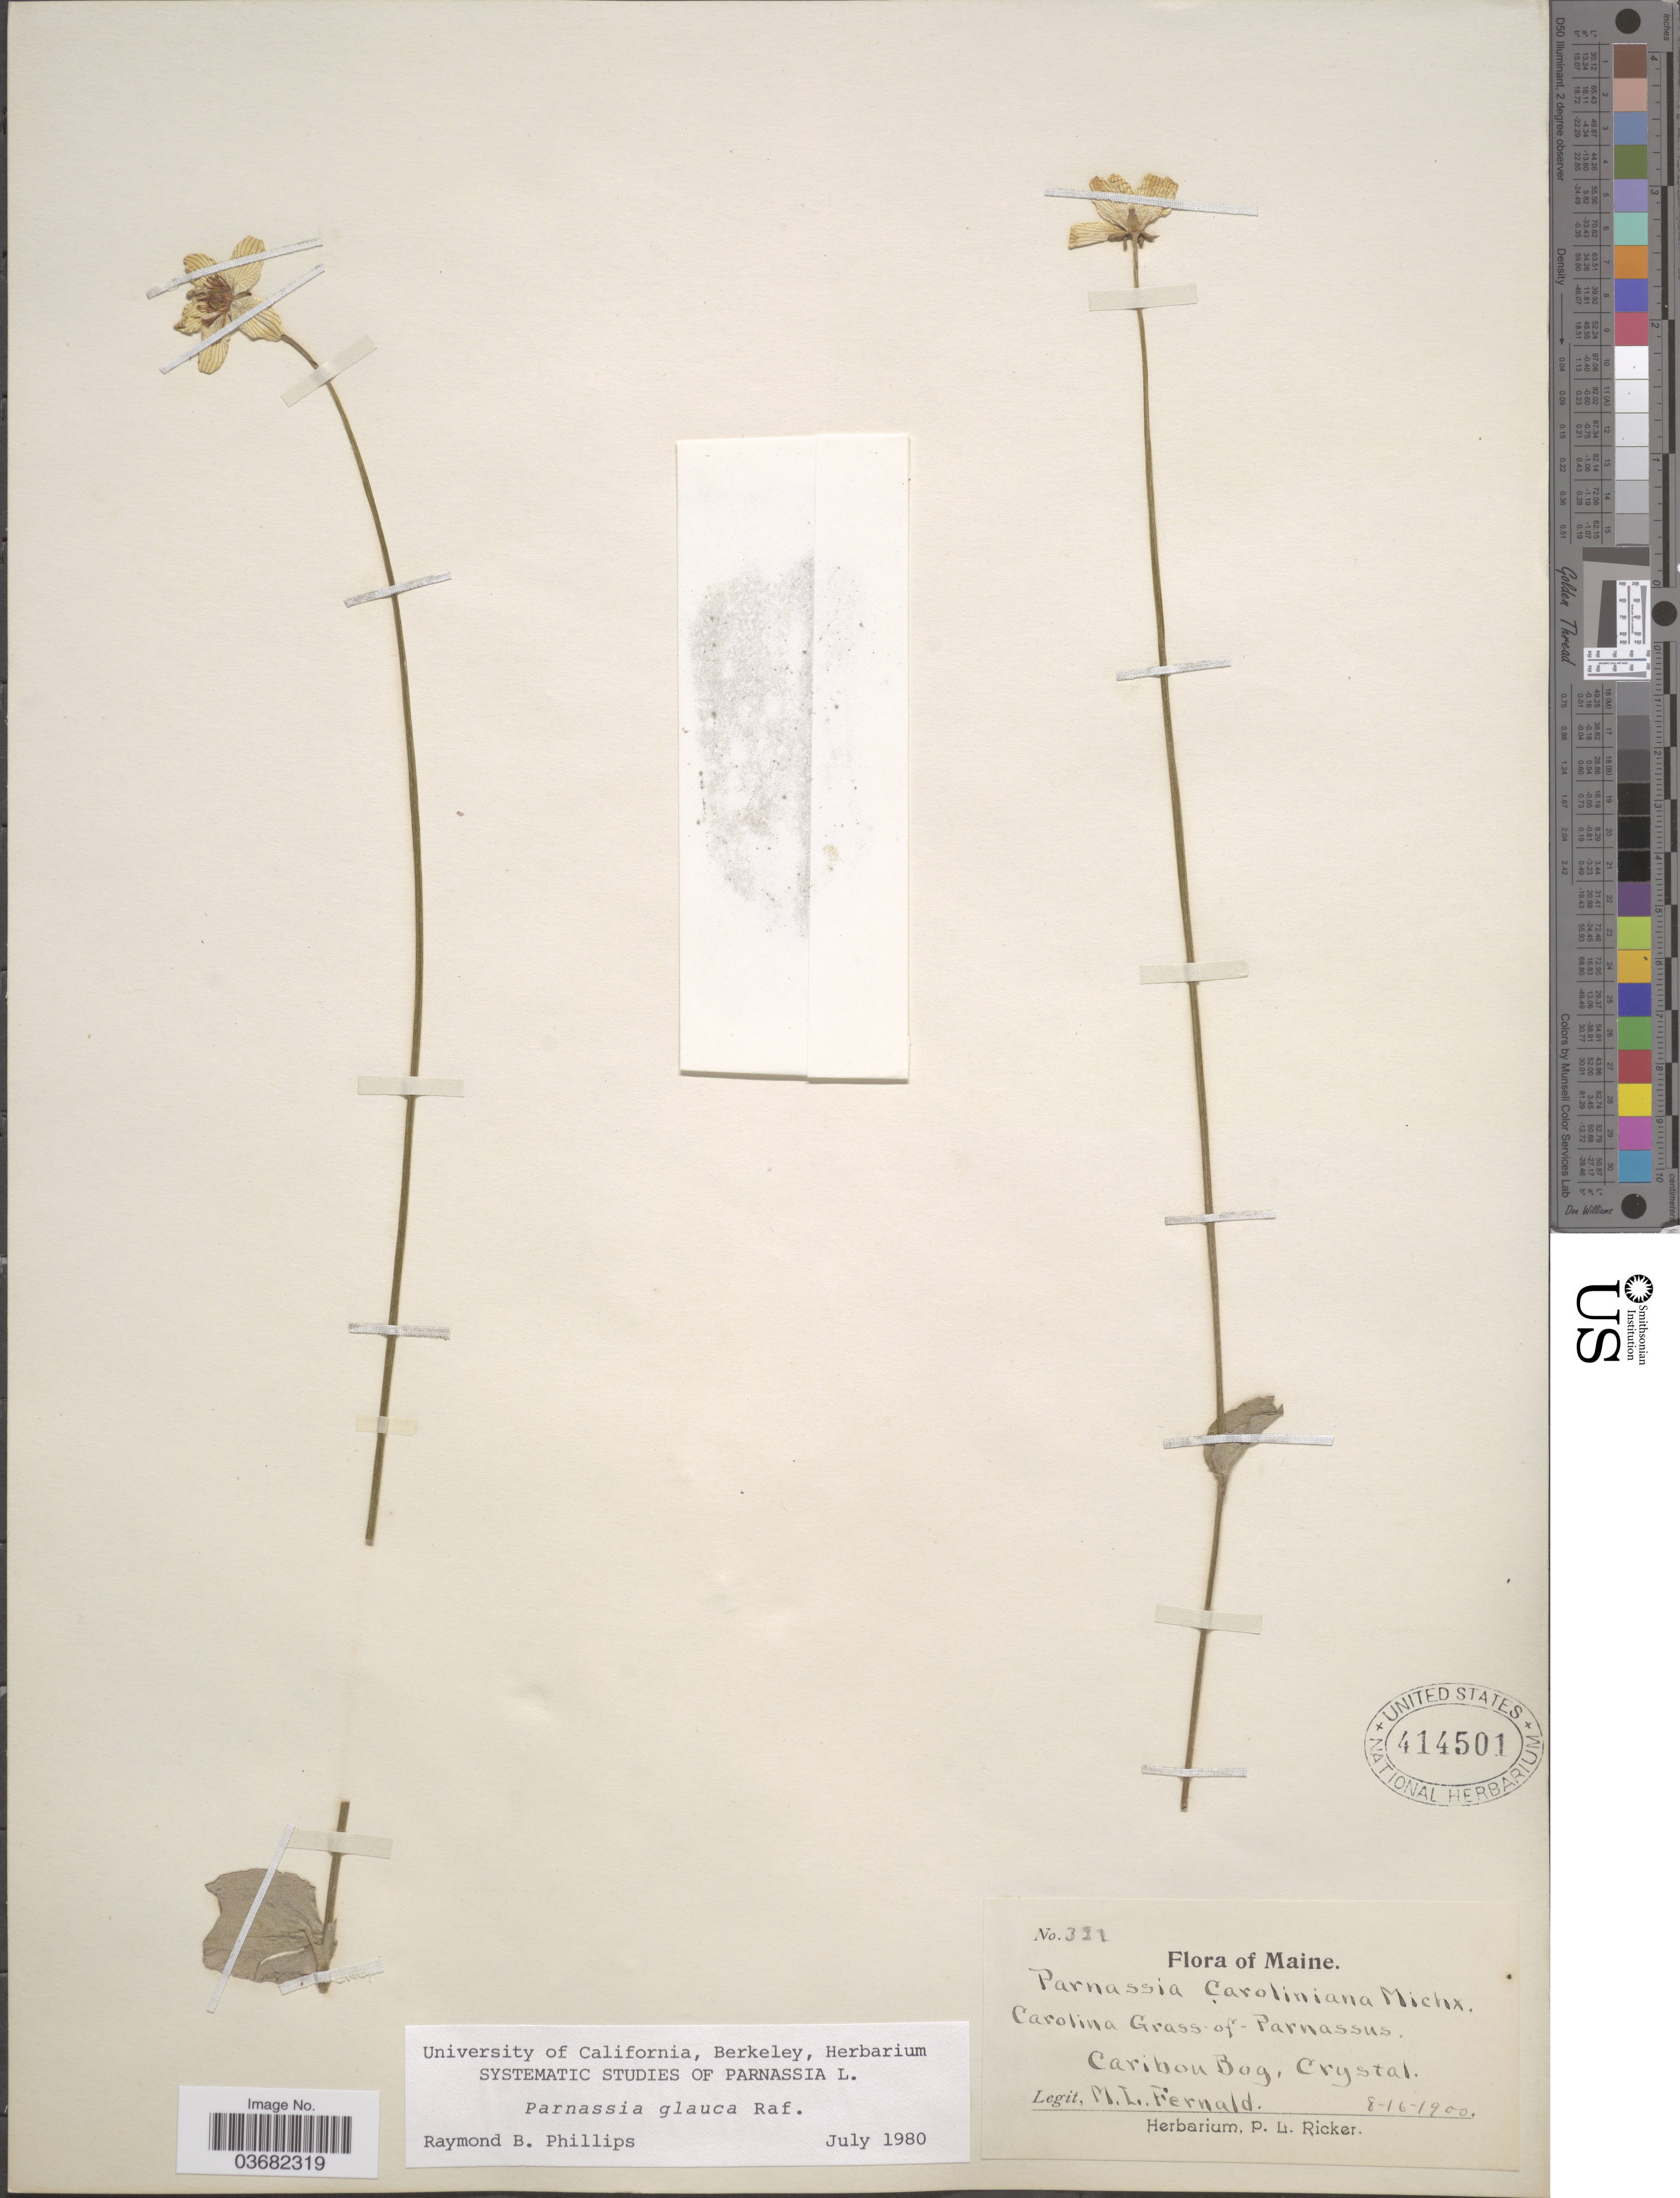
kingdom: Plantae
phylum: Tracheophyta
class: Magnoliopsida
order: Celastrales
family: Parnassiaceae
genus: Parnassia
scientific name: Parnassia glauca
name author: Raf.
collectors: M. L. Fernald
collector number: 321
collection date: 1900-08-16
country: United States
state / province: Maine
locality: Caribou Bay, Crystal.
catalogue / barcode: US 414501